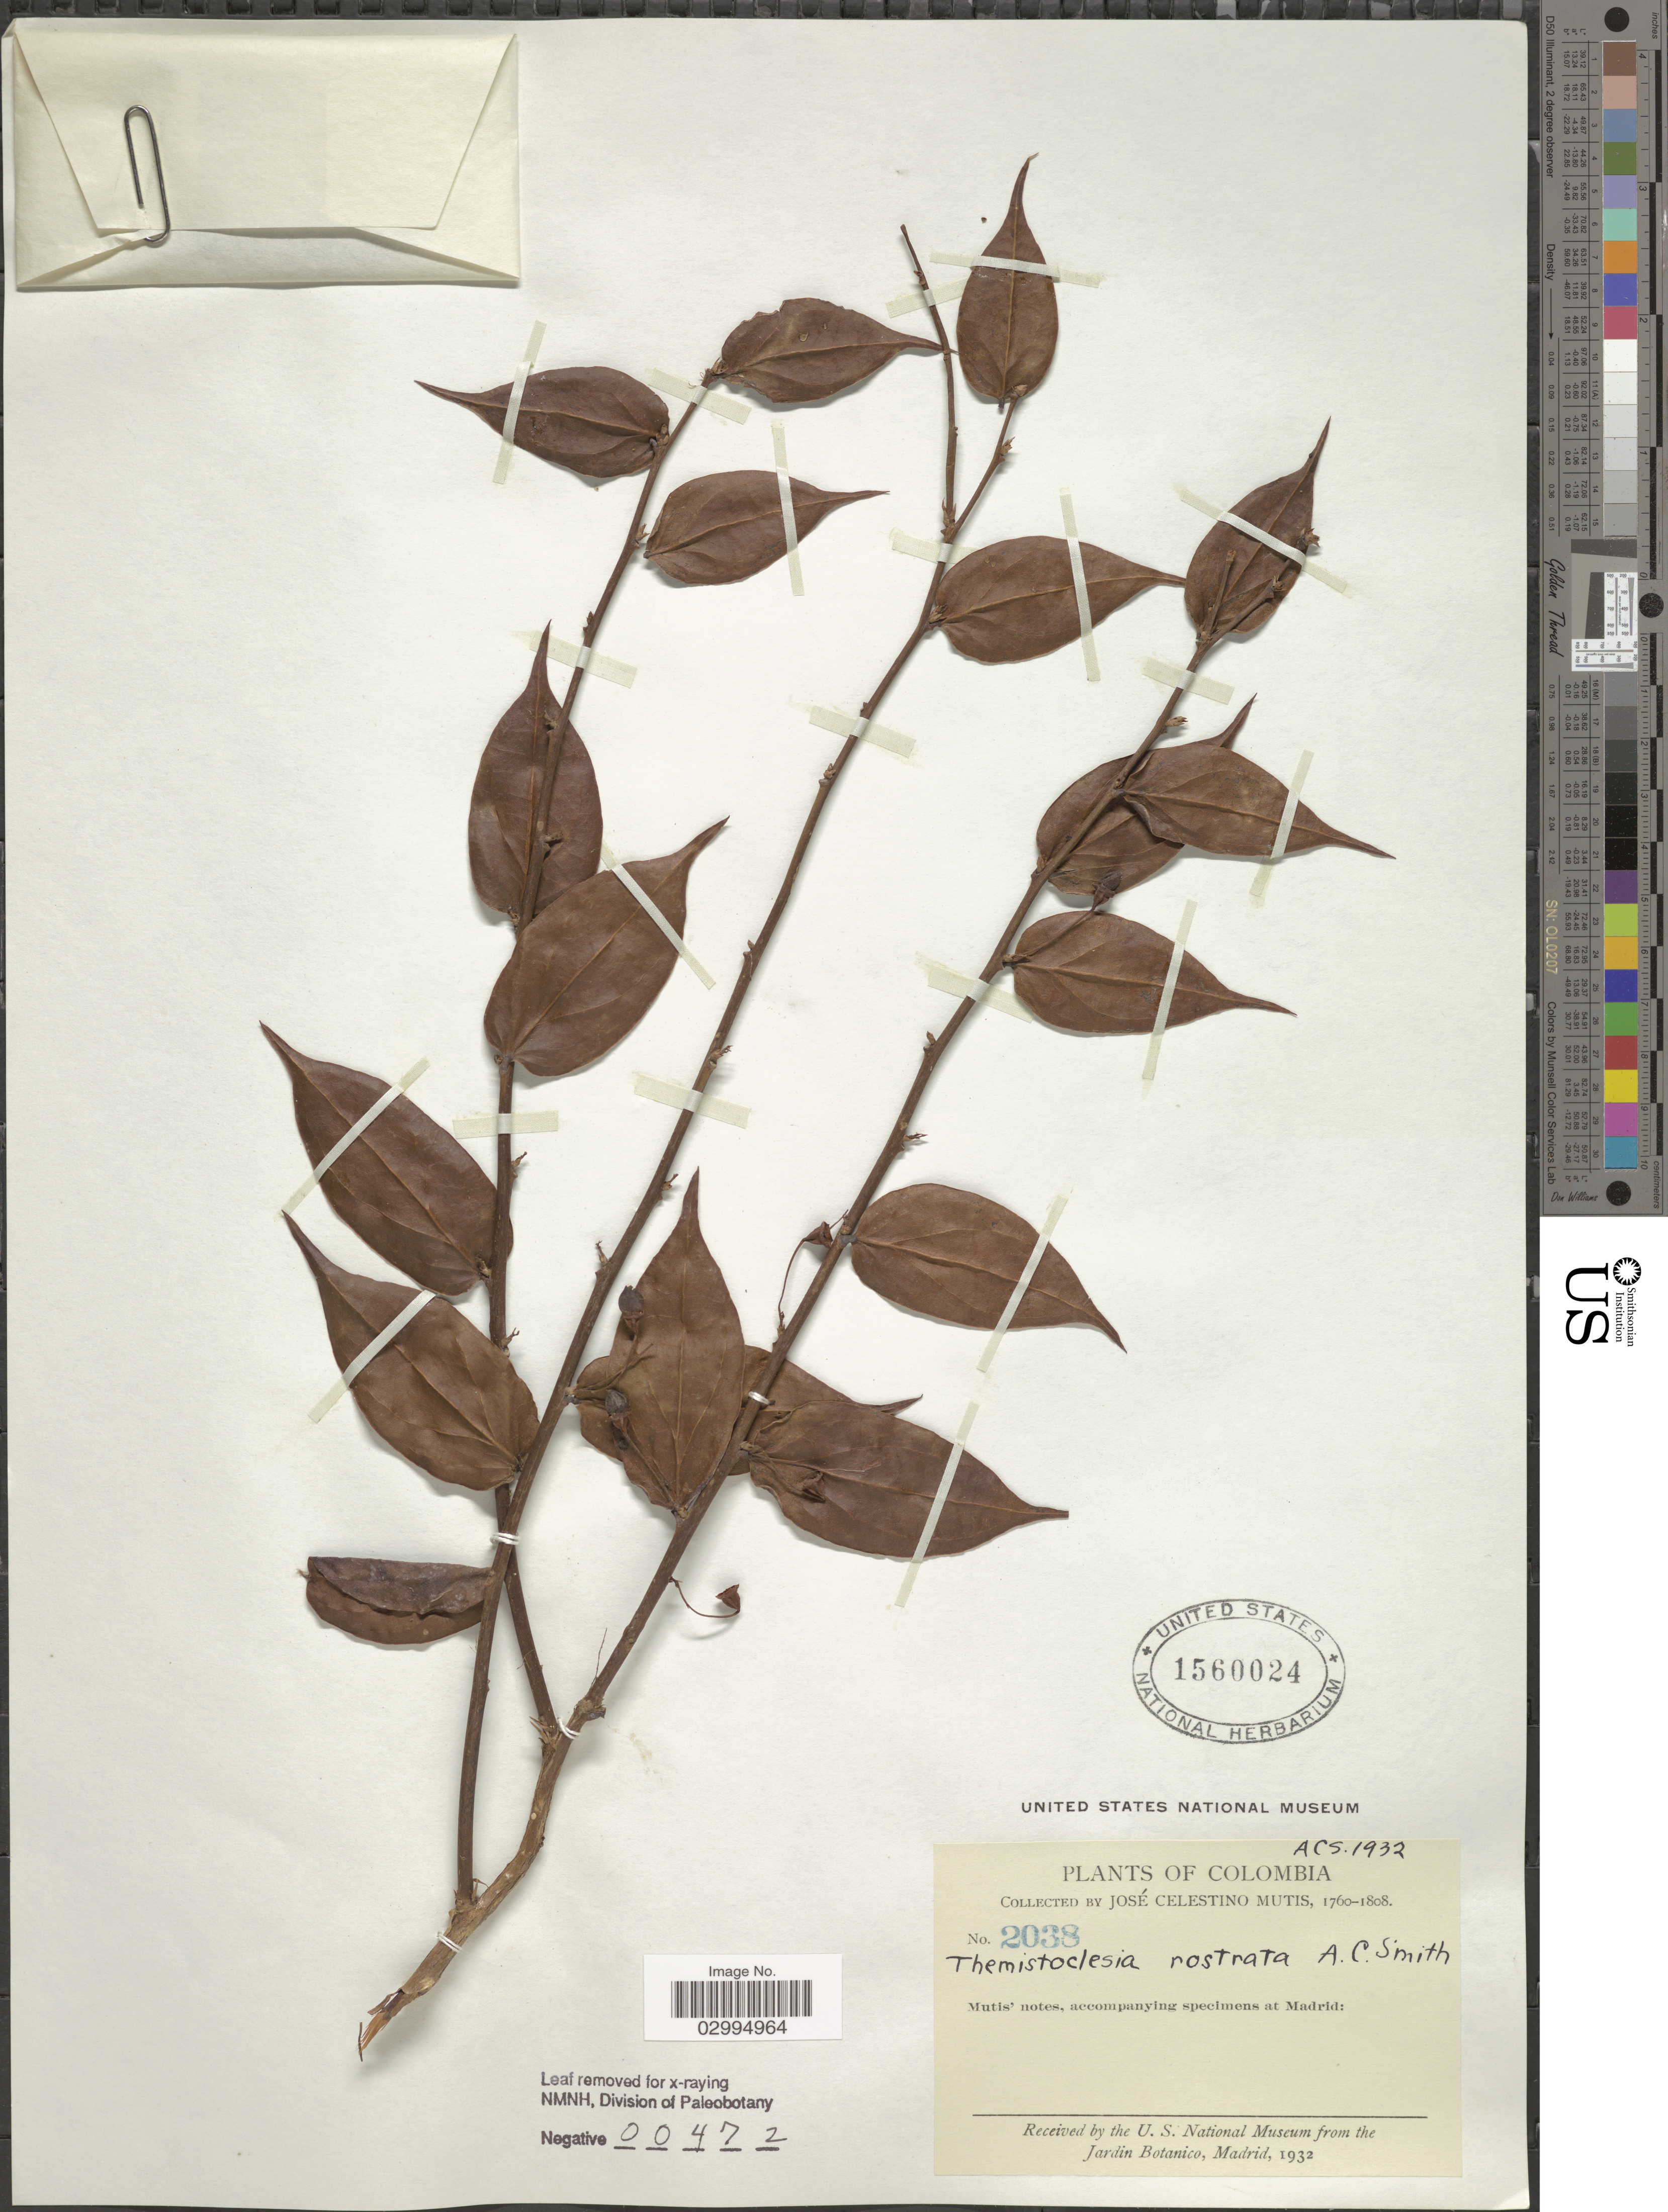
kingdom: Plantae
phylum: Tracheophyta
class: Magnoliopsida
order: Ericales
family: Ericaceae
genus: Themistoclesia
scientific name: Themistoclesia rostrata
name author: A.C. Sm.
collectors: J. C. B. Mutis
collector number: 2038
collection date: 1760/1808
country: Colombia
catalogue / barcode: US 1560024